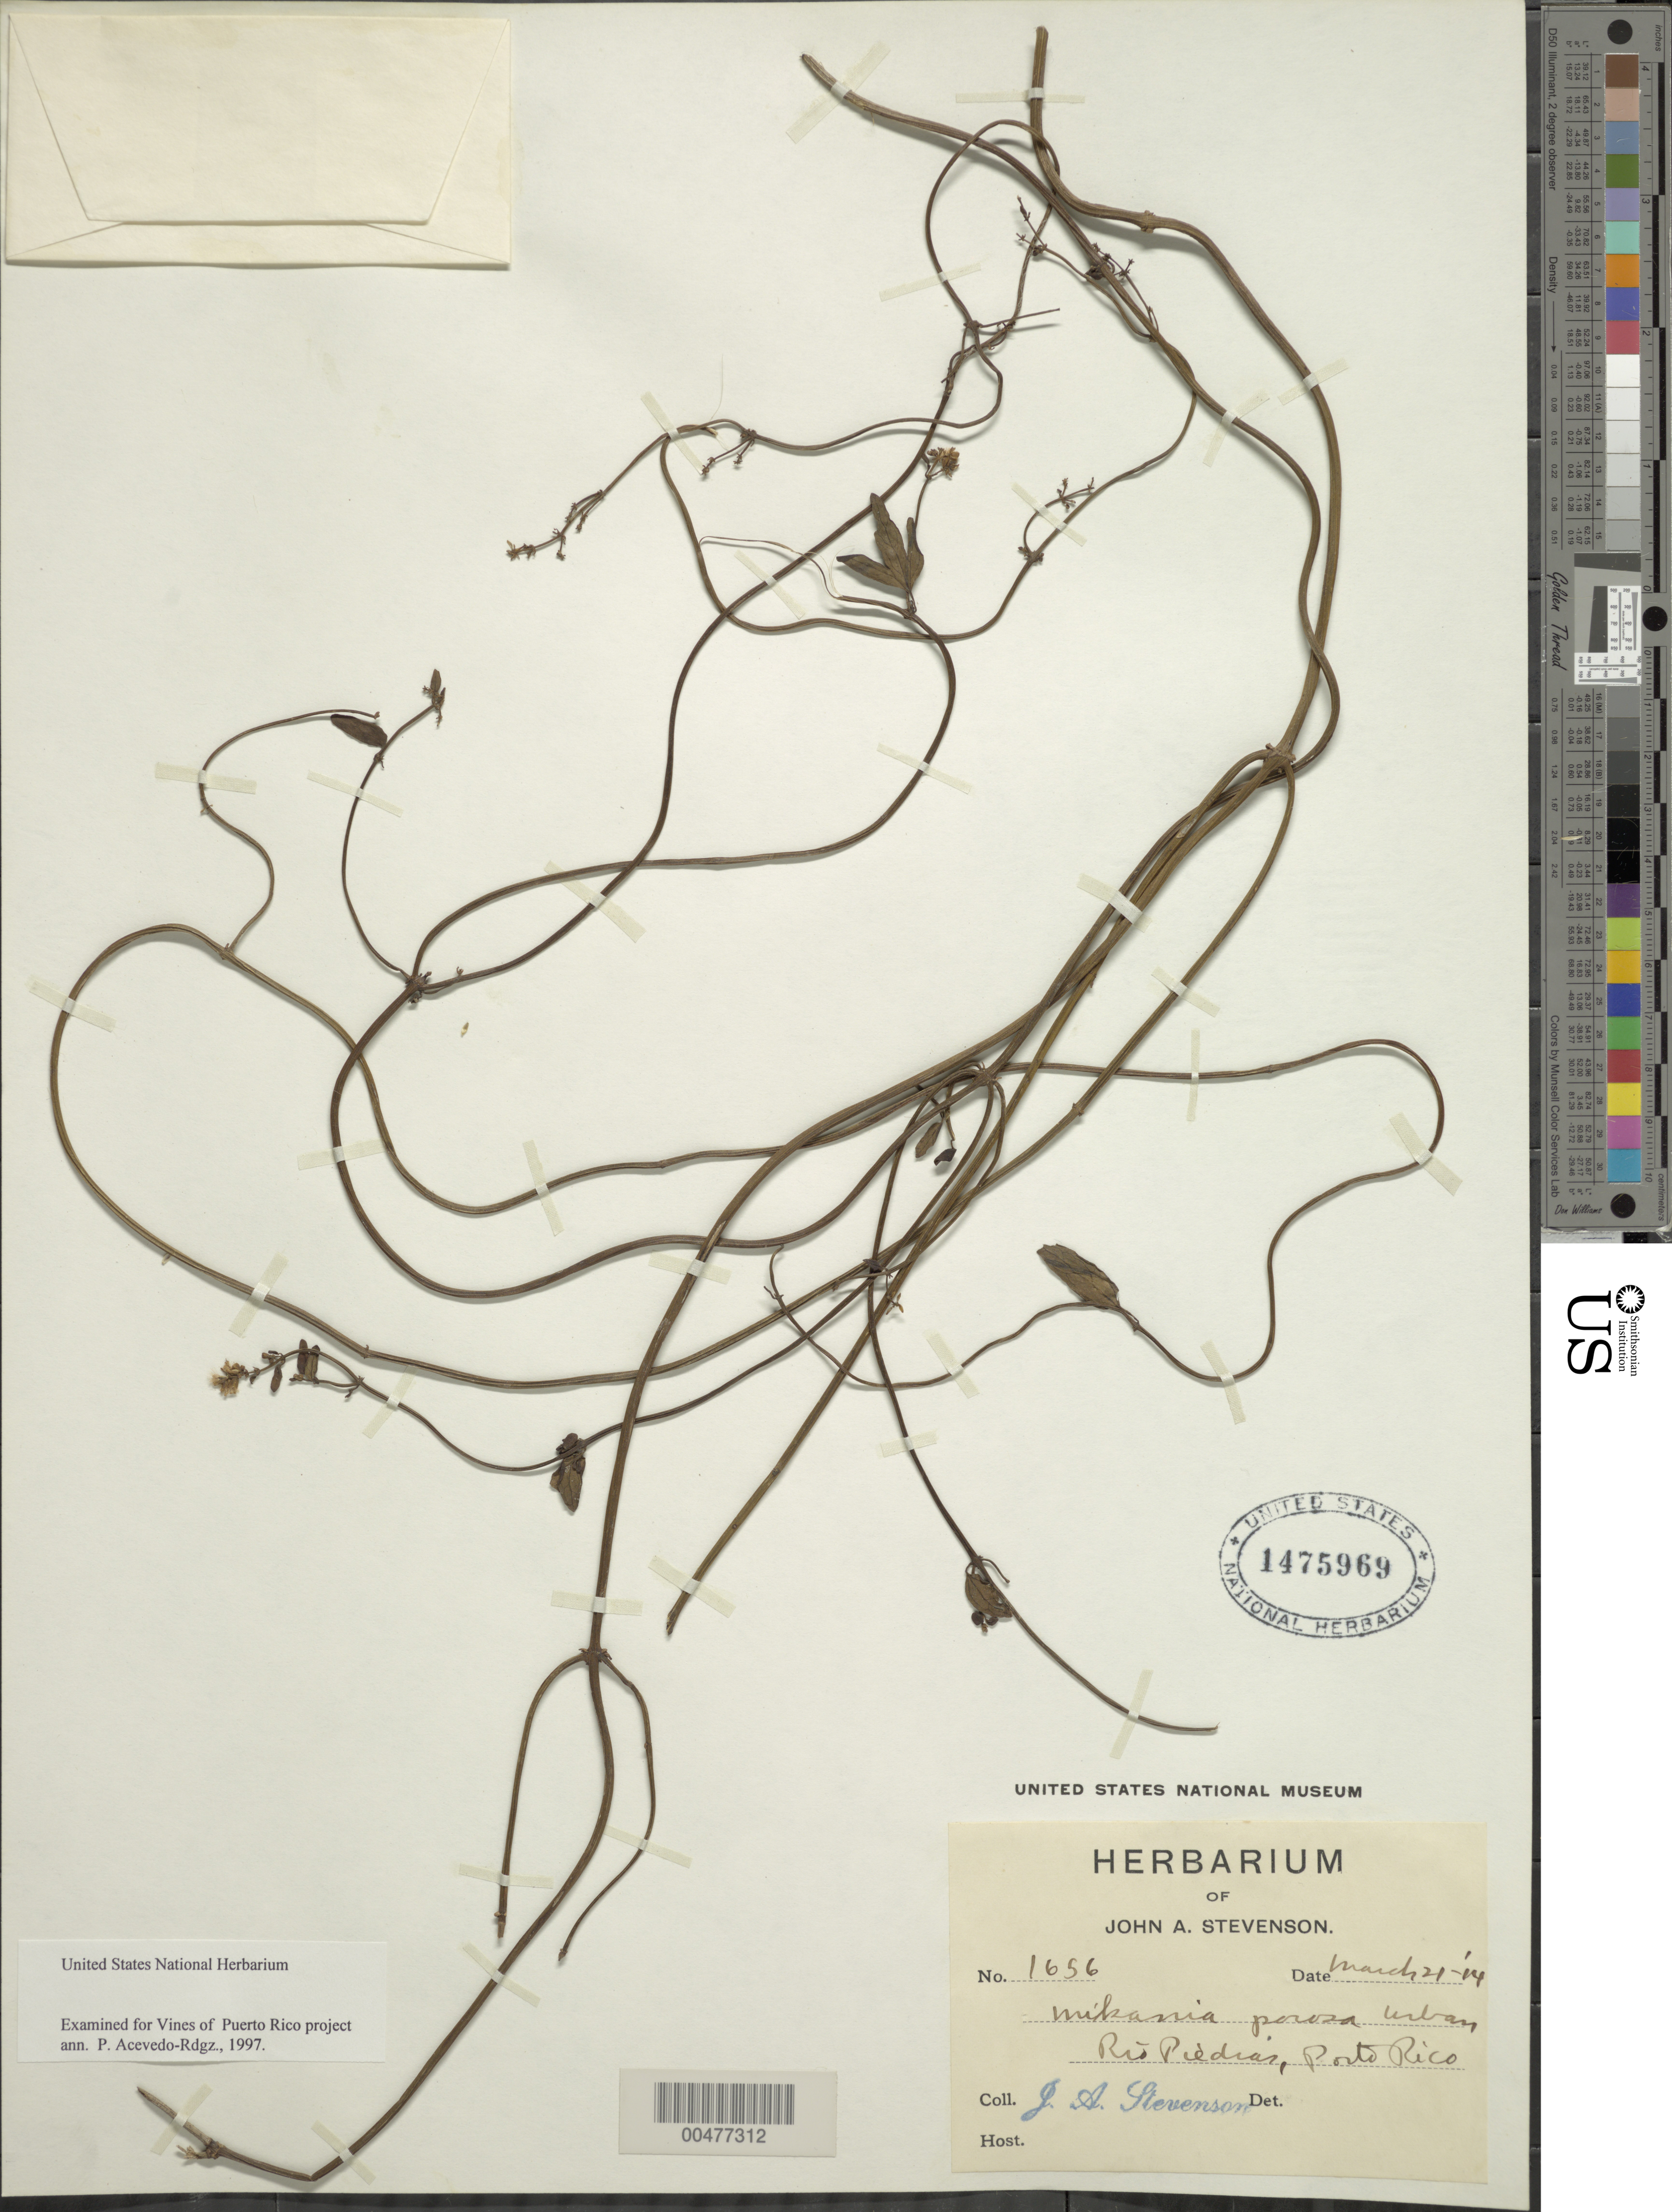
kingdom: Plantae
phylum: Tracheophyta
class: Magnoliopsida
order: Asterales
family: Asteraceae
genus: Mikania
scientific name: Mikania porosa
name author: Urb.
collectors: J. Stevenson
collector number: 1656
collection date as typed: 21 Mar 1914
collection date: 1914-03-21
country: Puerto Rico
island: Greater Antilles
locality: Rio Piedras.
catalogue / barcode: US 1475969